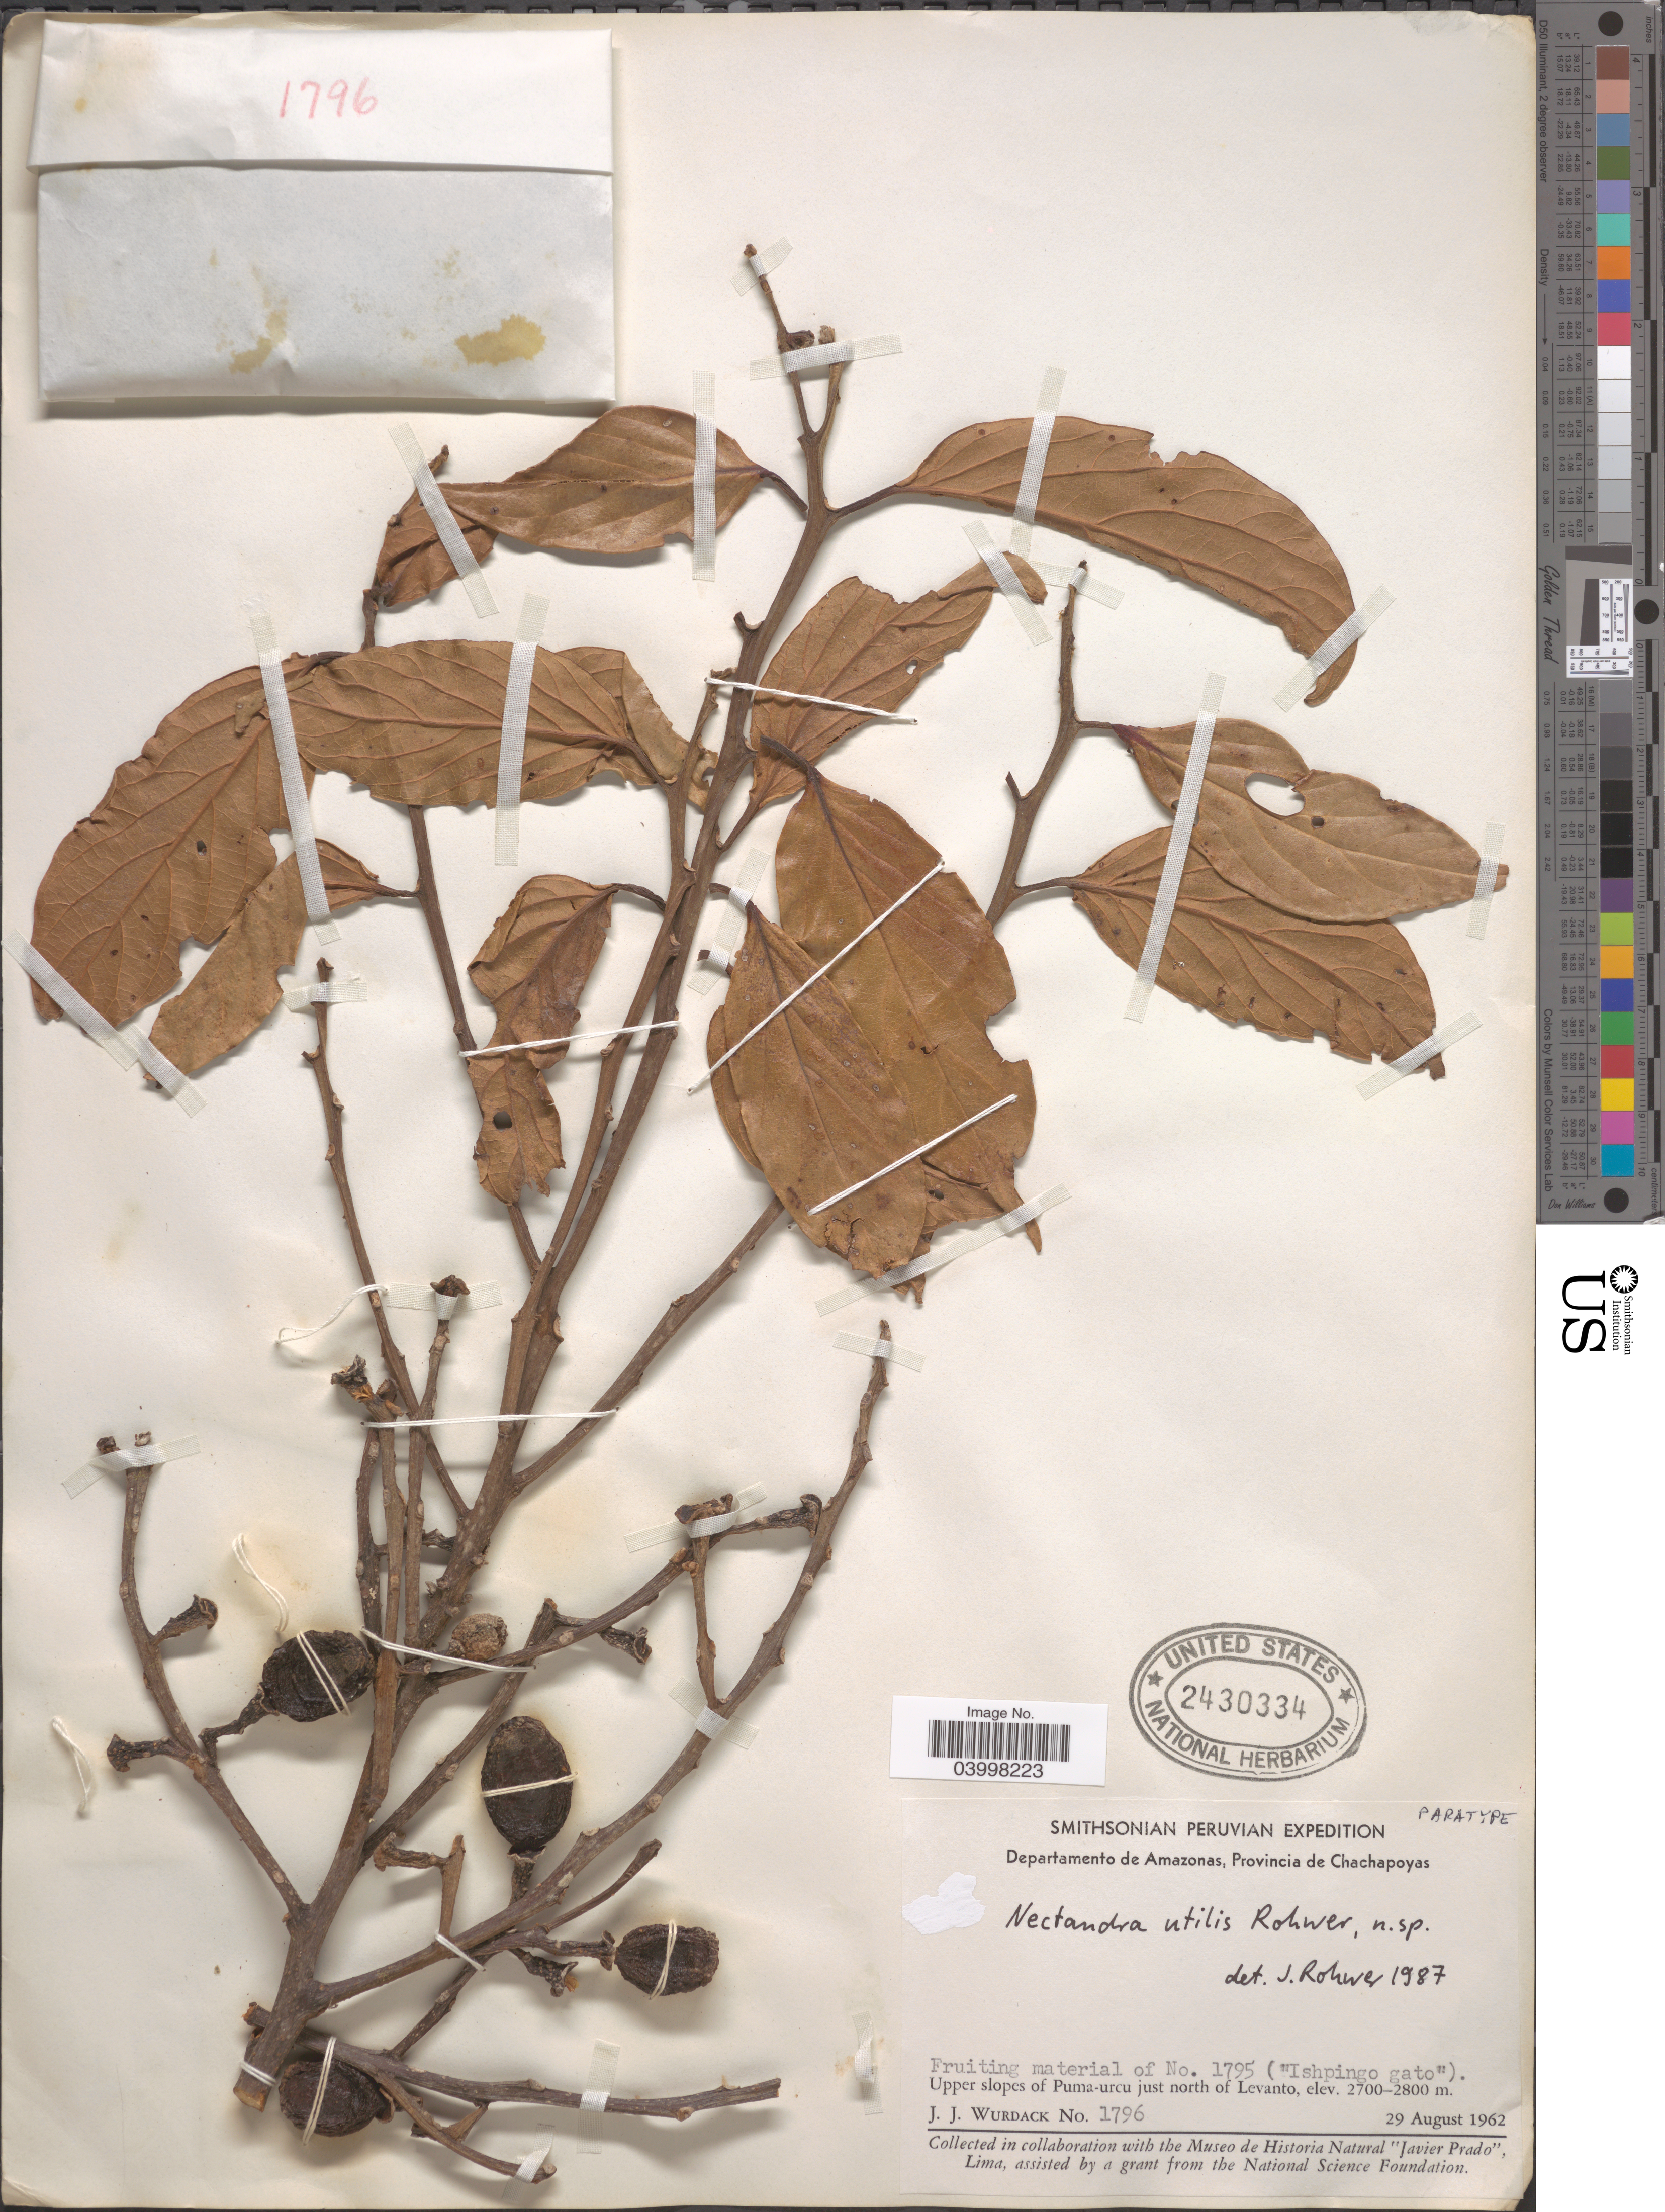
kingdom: Plantae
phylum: Tracheophyta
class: Magnoliopsida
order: Laurales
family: Lauraceae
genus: Nectandra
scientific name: Nectandra utilis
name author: Rohwer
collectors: J. J. Wurdack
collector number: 1796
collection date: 1962-08-29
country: Peru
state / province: Amazonas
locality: Departamento de Amazonas, Provincia de Chachapoyas. Upper slopes of Puma-urcu just north of Levanto.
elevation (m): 2700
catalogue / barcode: US 2430334